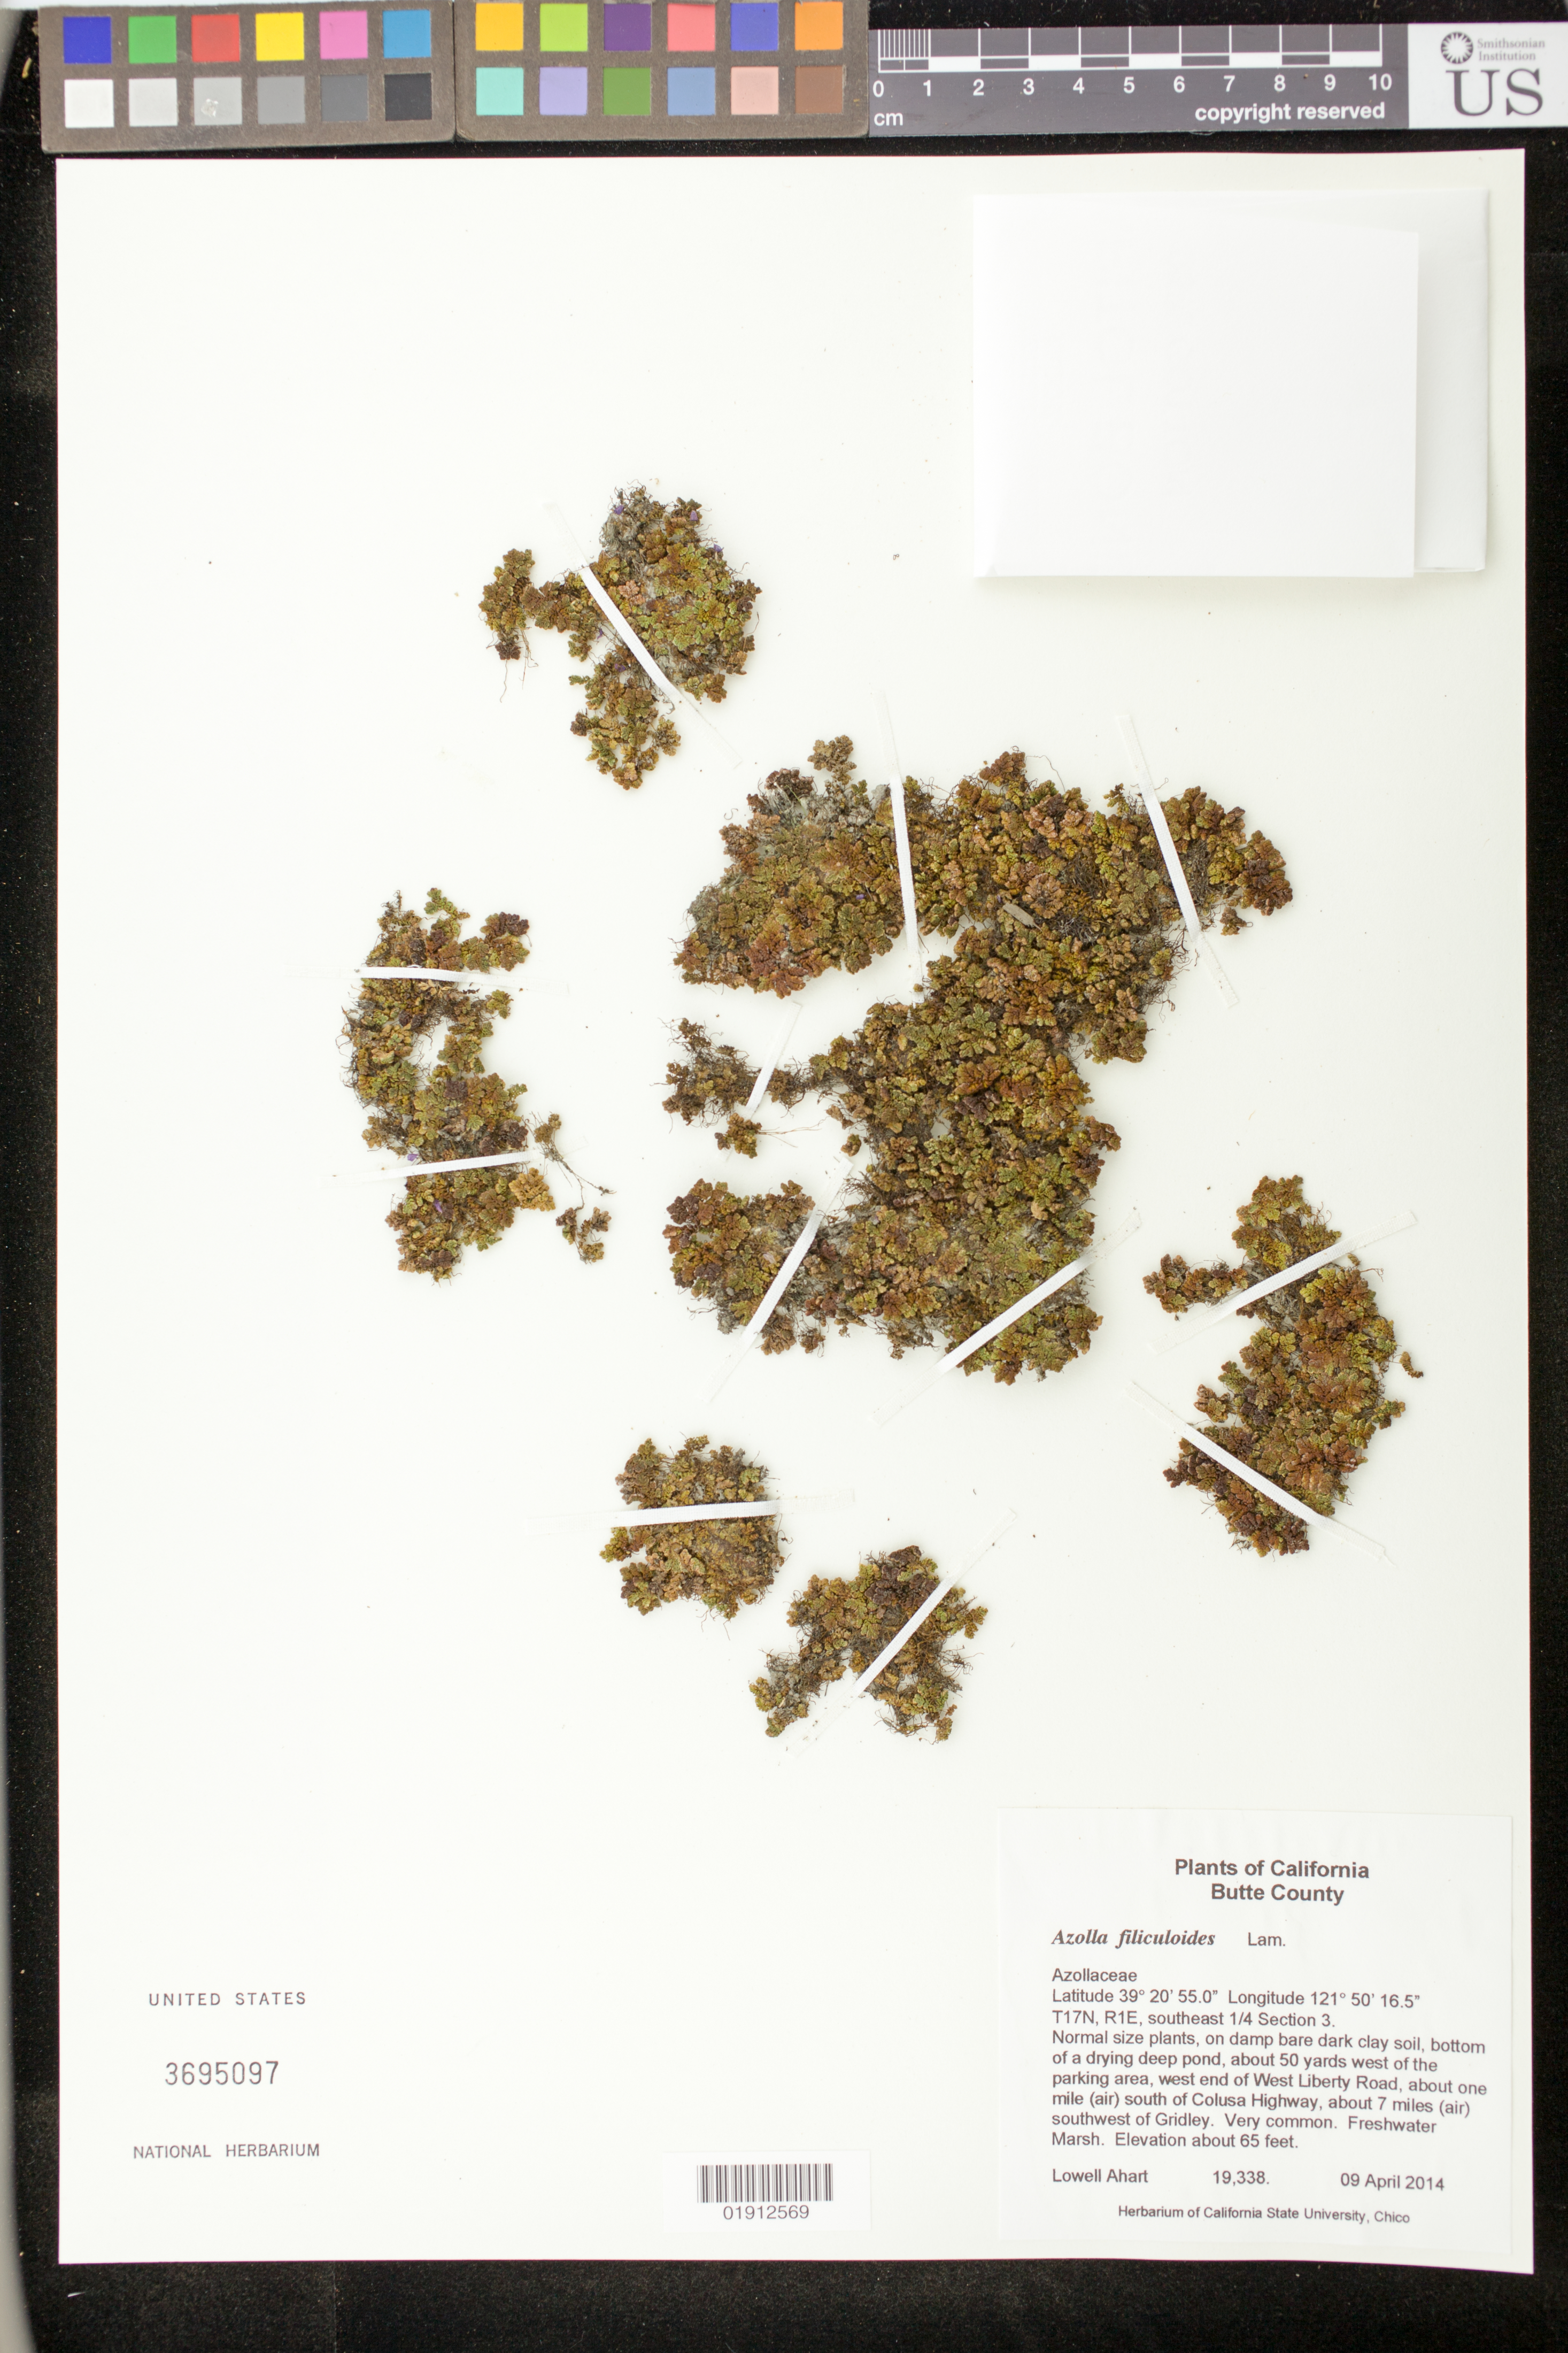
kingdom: Plantae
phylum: Tracheophyta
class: Polypodiopsida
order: Salviniales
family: Salviniaceae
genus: Azolla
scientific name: Azolla filiculoides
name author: Lam.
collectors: L. Ahart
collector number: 19338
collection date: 2014-04-09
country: United States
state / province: California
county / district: Butte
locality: About 50 yards west of the parking area, west end of West Liberty Road, about one mile (air) south of Colusa Highway, about 7 miles (air) southwest of Gridley.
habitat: On damp bare dark clay soil, bottom of a drying deep pond. Freshwater marsh.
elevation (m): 20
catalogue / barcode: US 3695097